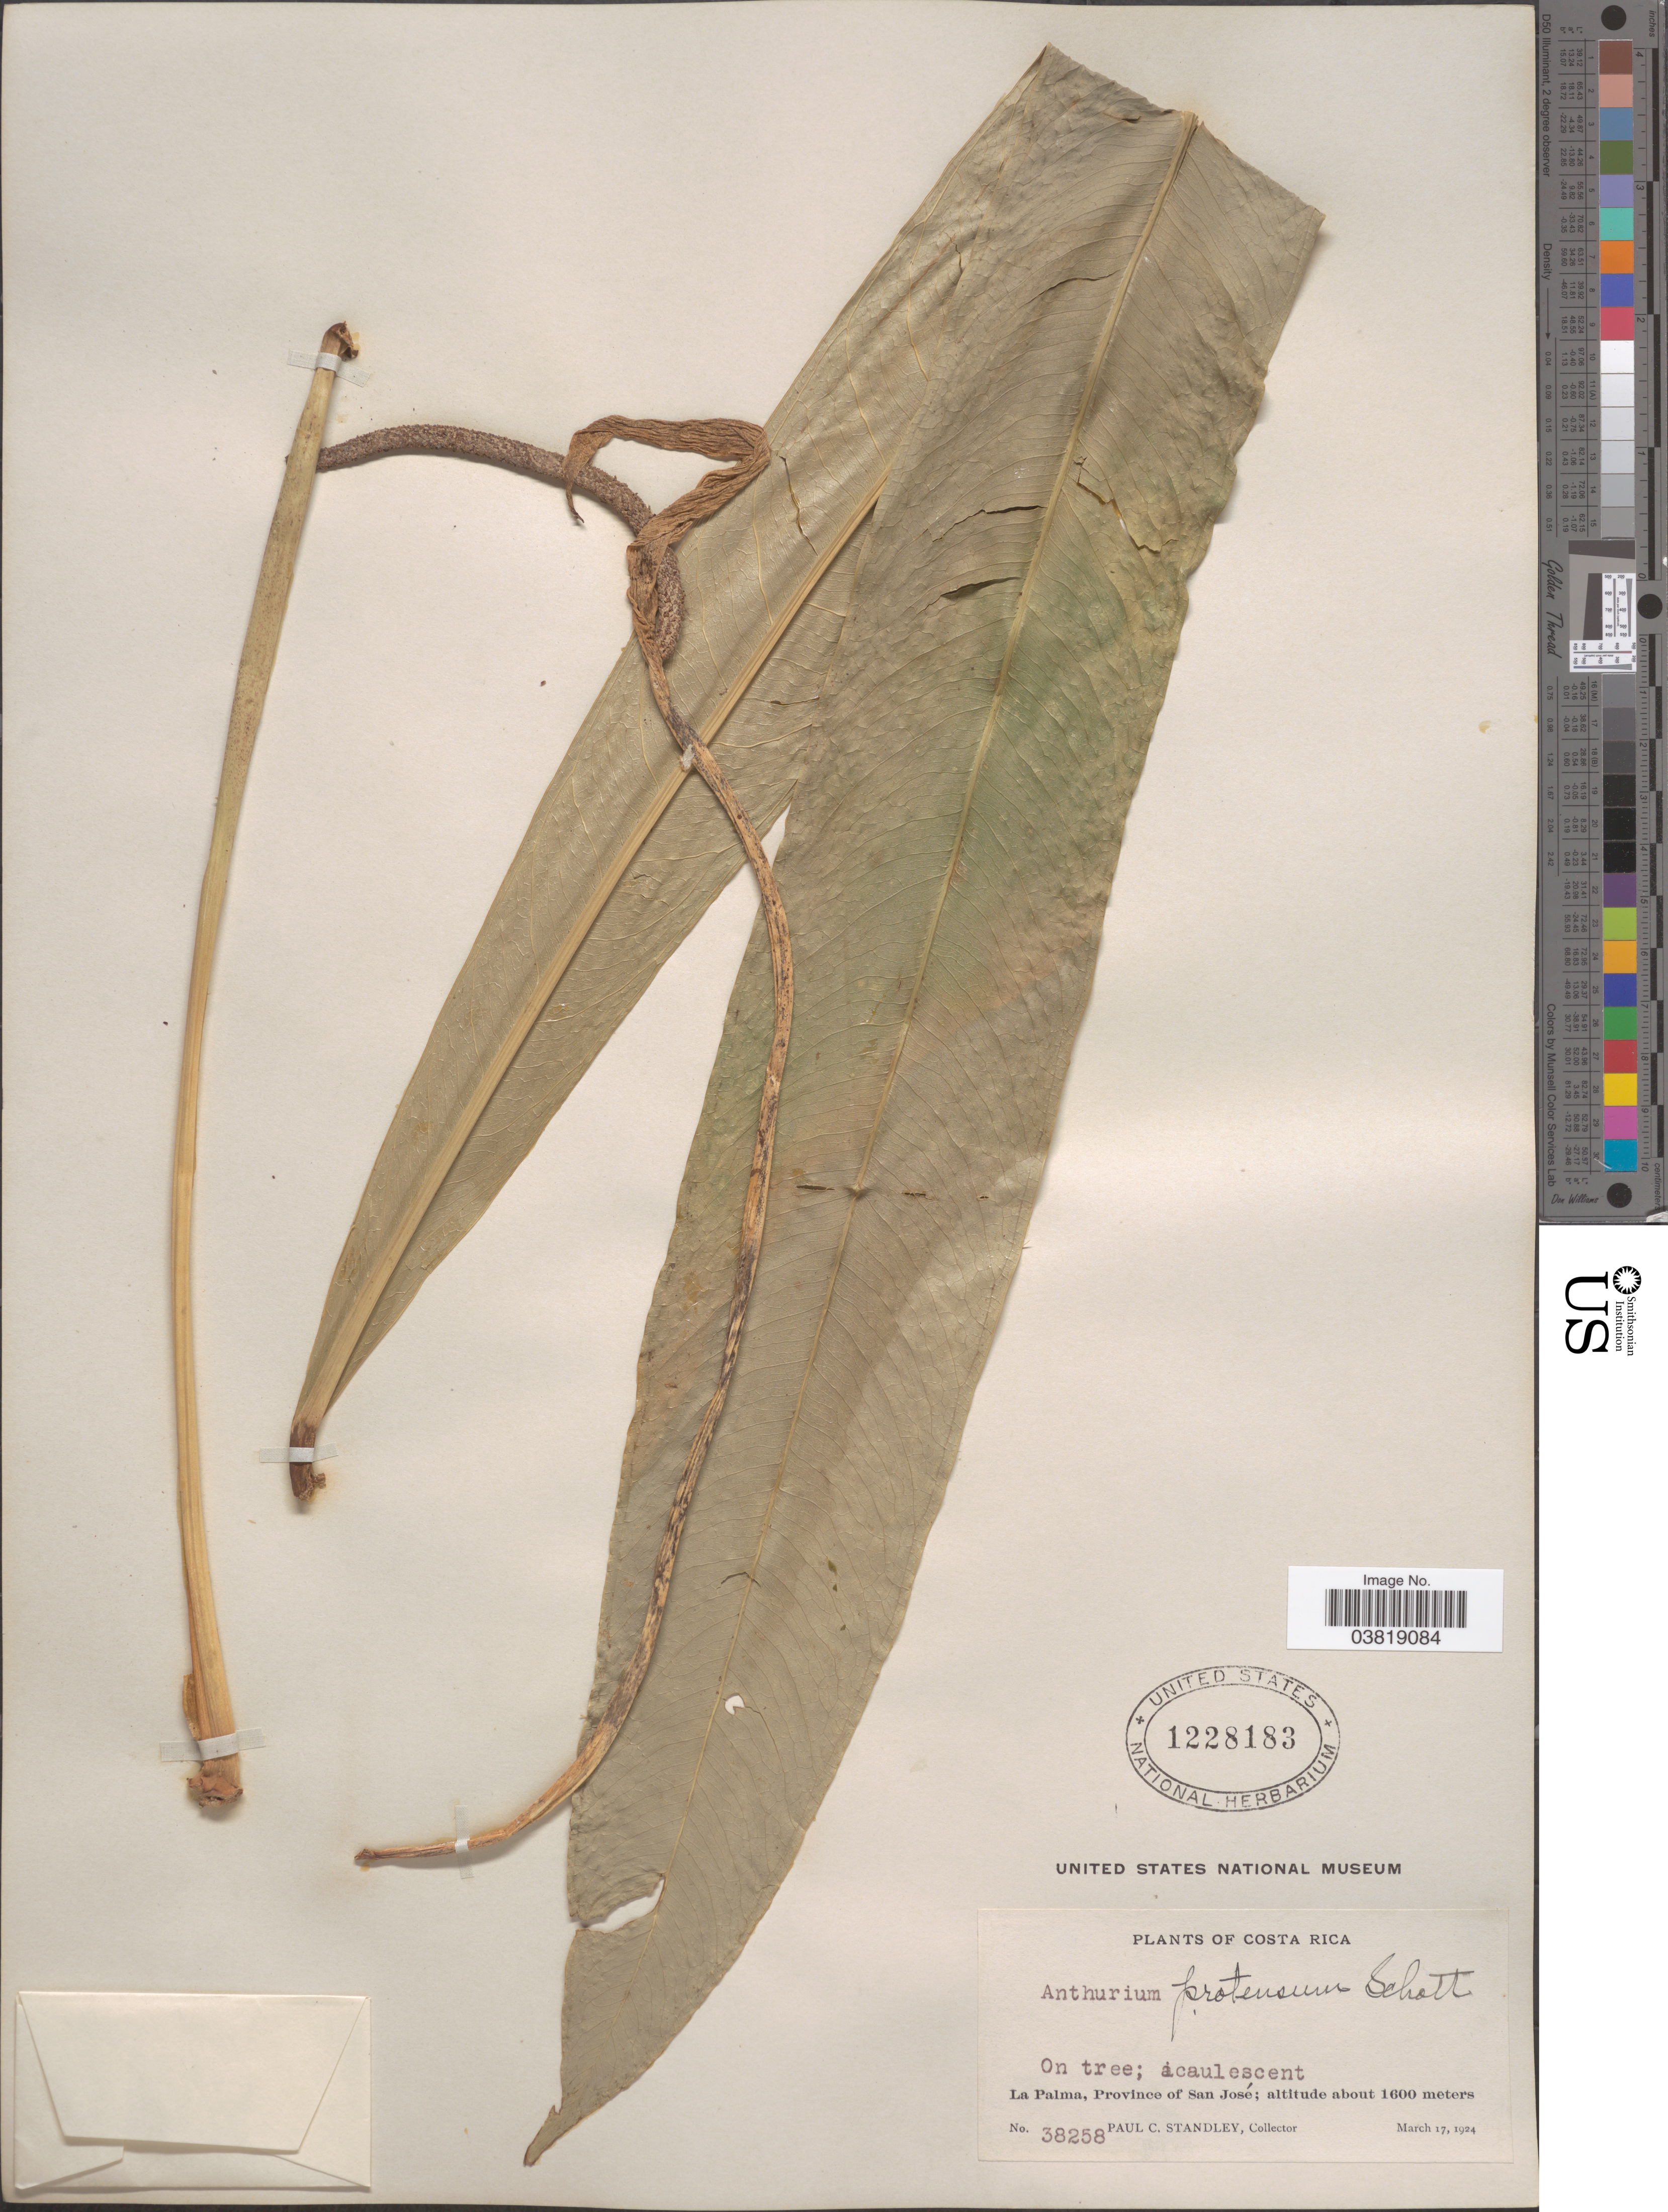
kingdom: Plantae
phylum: Tracheophyta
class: Liliopsida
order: Alismatales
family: Araceae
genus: Anthurium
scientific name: Anthurium protensum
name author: Schott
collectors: P. C. Standley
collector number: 38258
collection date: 1924-03-17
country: Costa Rica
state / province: San José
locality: La Palma.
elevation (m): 1600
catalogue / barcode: US 1228183